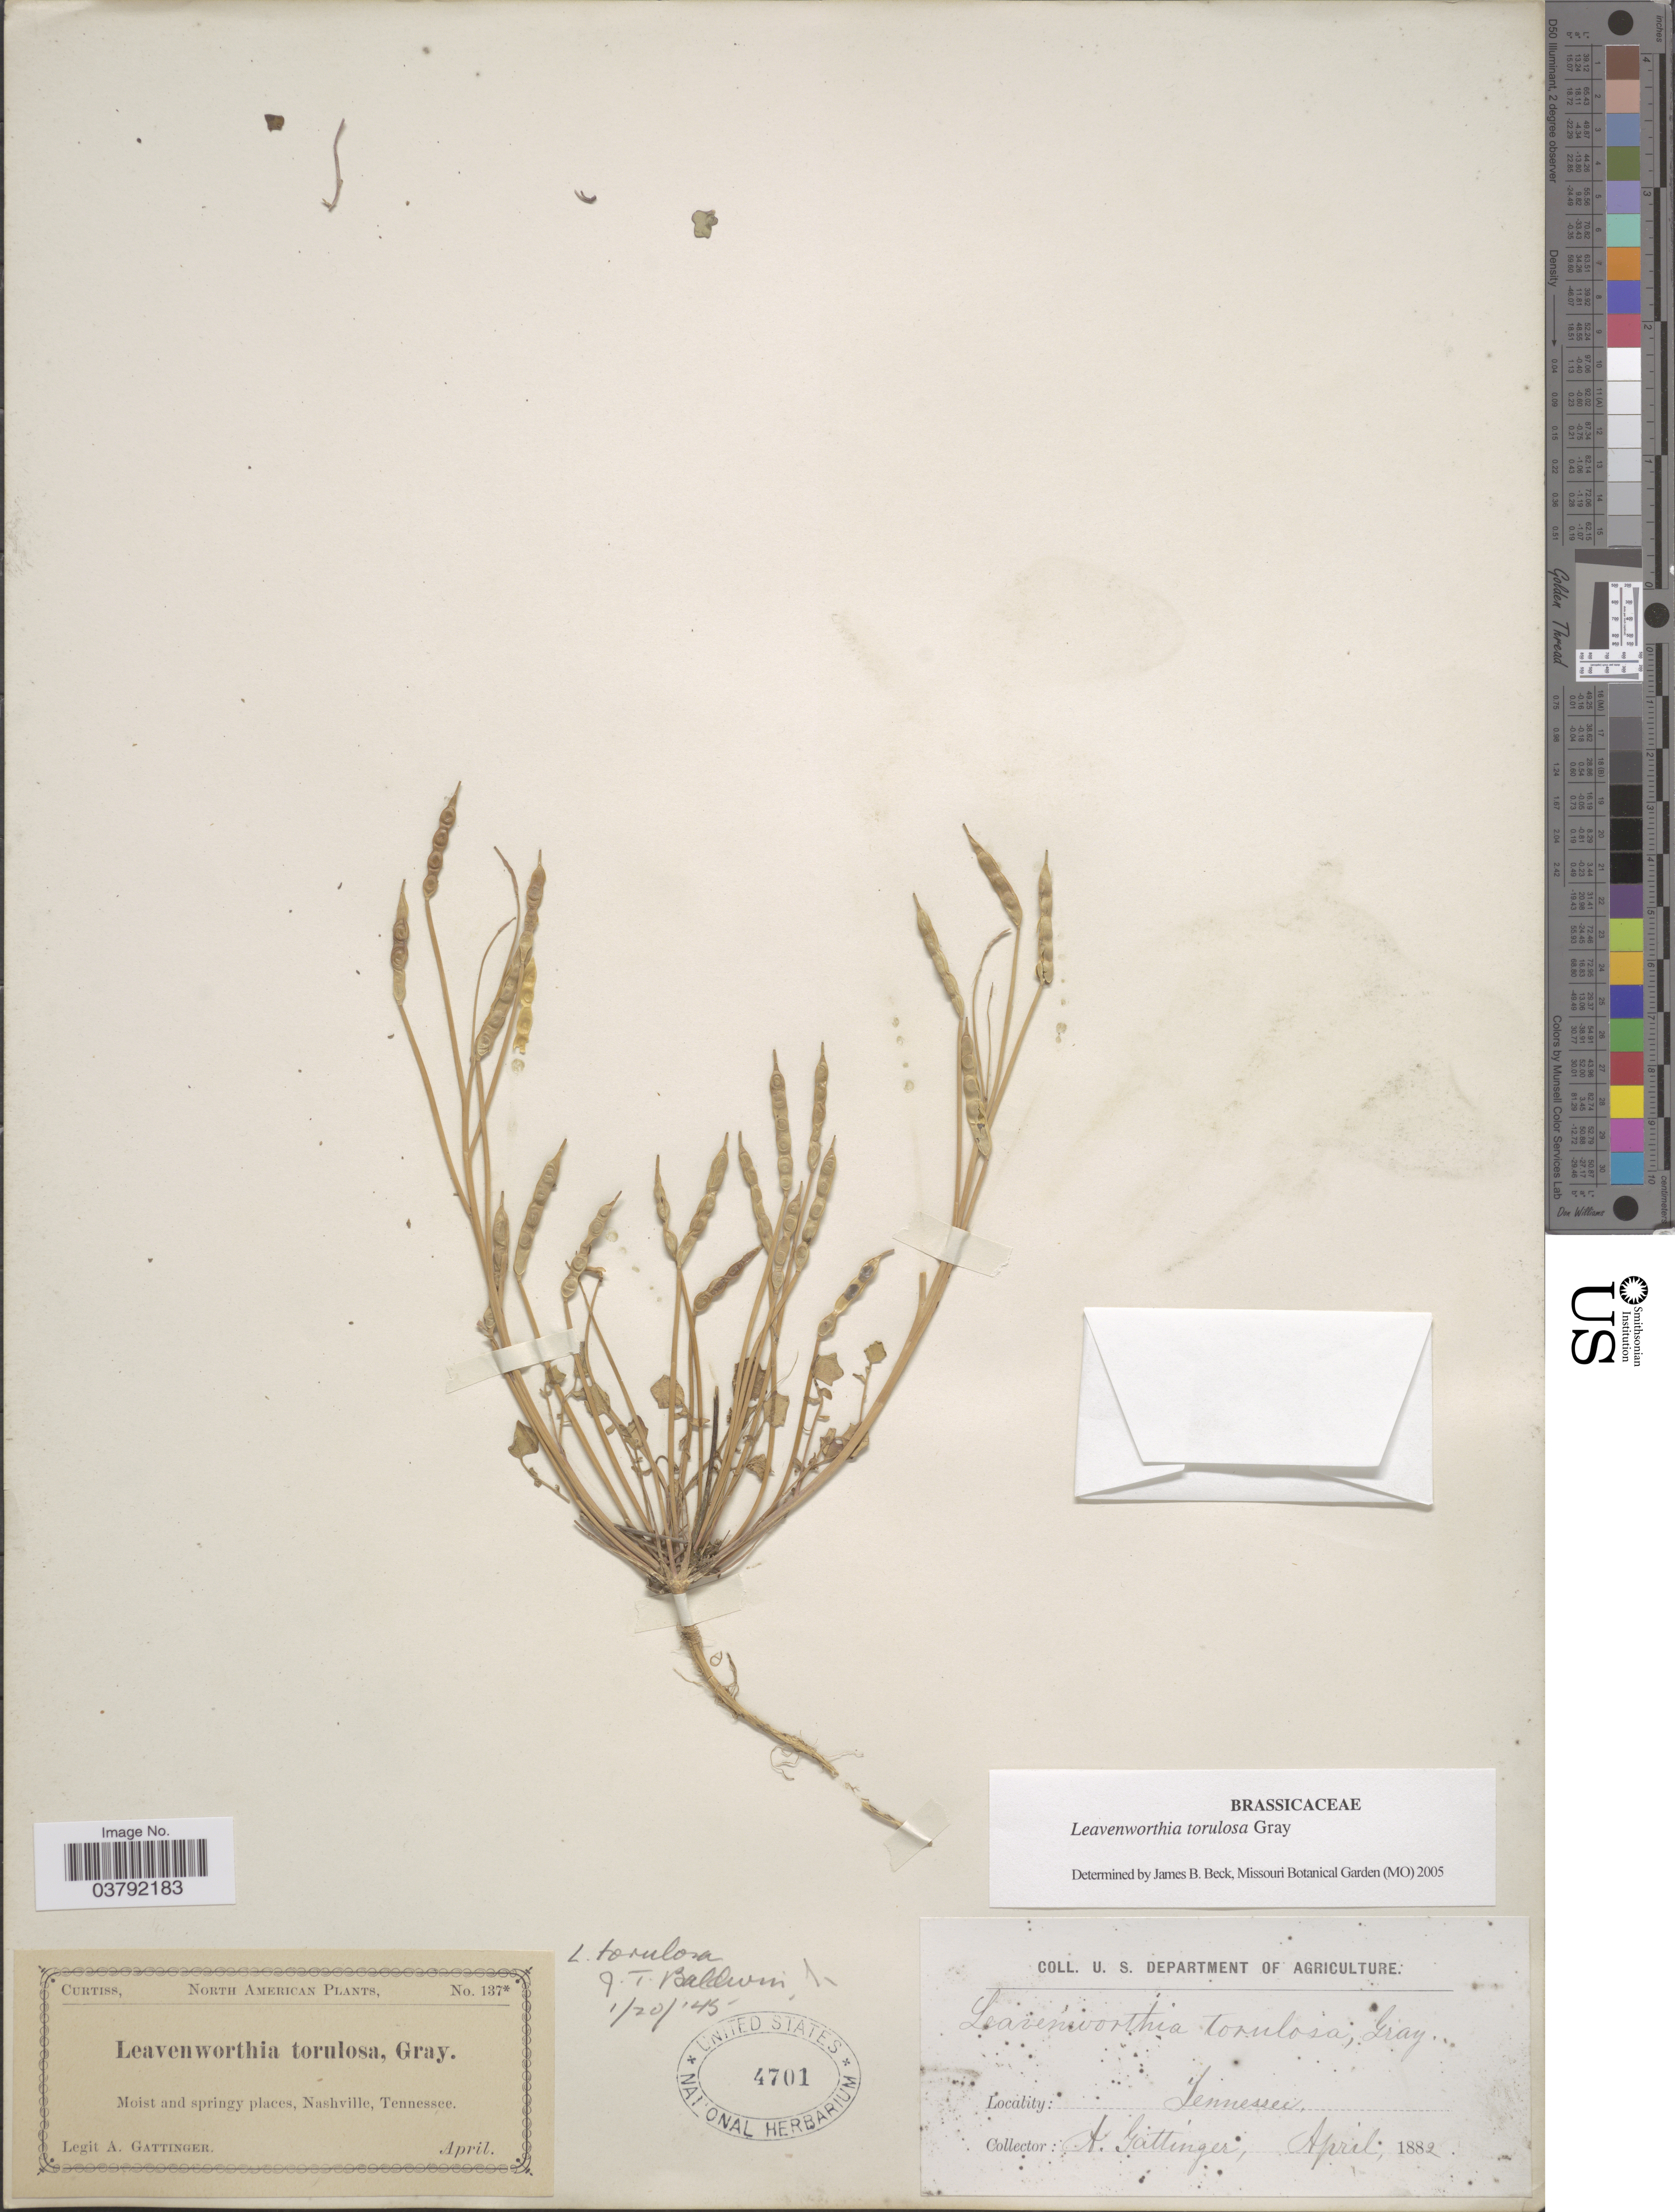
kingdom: Plantae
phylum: Tracheophyta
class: Magnoliopsida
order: Brassicales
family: Brassicaceae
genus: Leavenworthia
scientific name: Leavenworthia torulosa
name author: A. Gray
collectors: A. Gattinger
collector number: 137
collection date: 1882-04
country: United States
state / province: Tennessee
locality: Moist and springy places, Nashville.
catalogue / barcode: US 4701